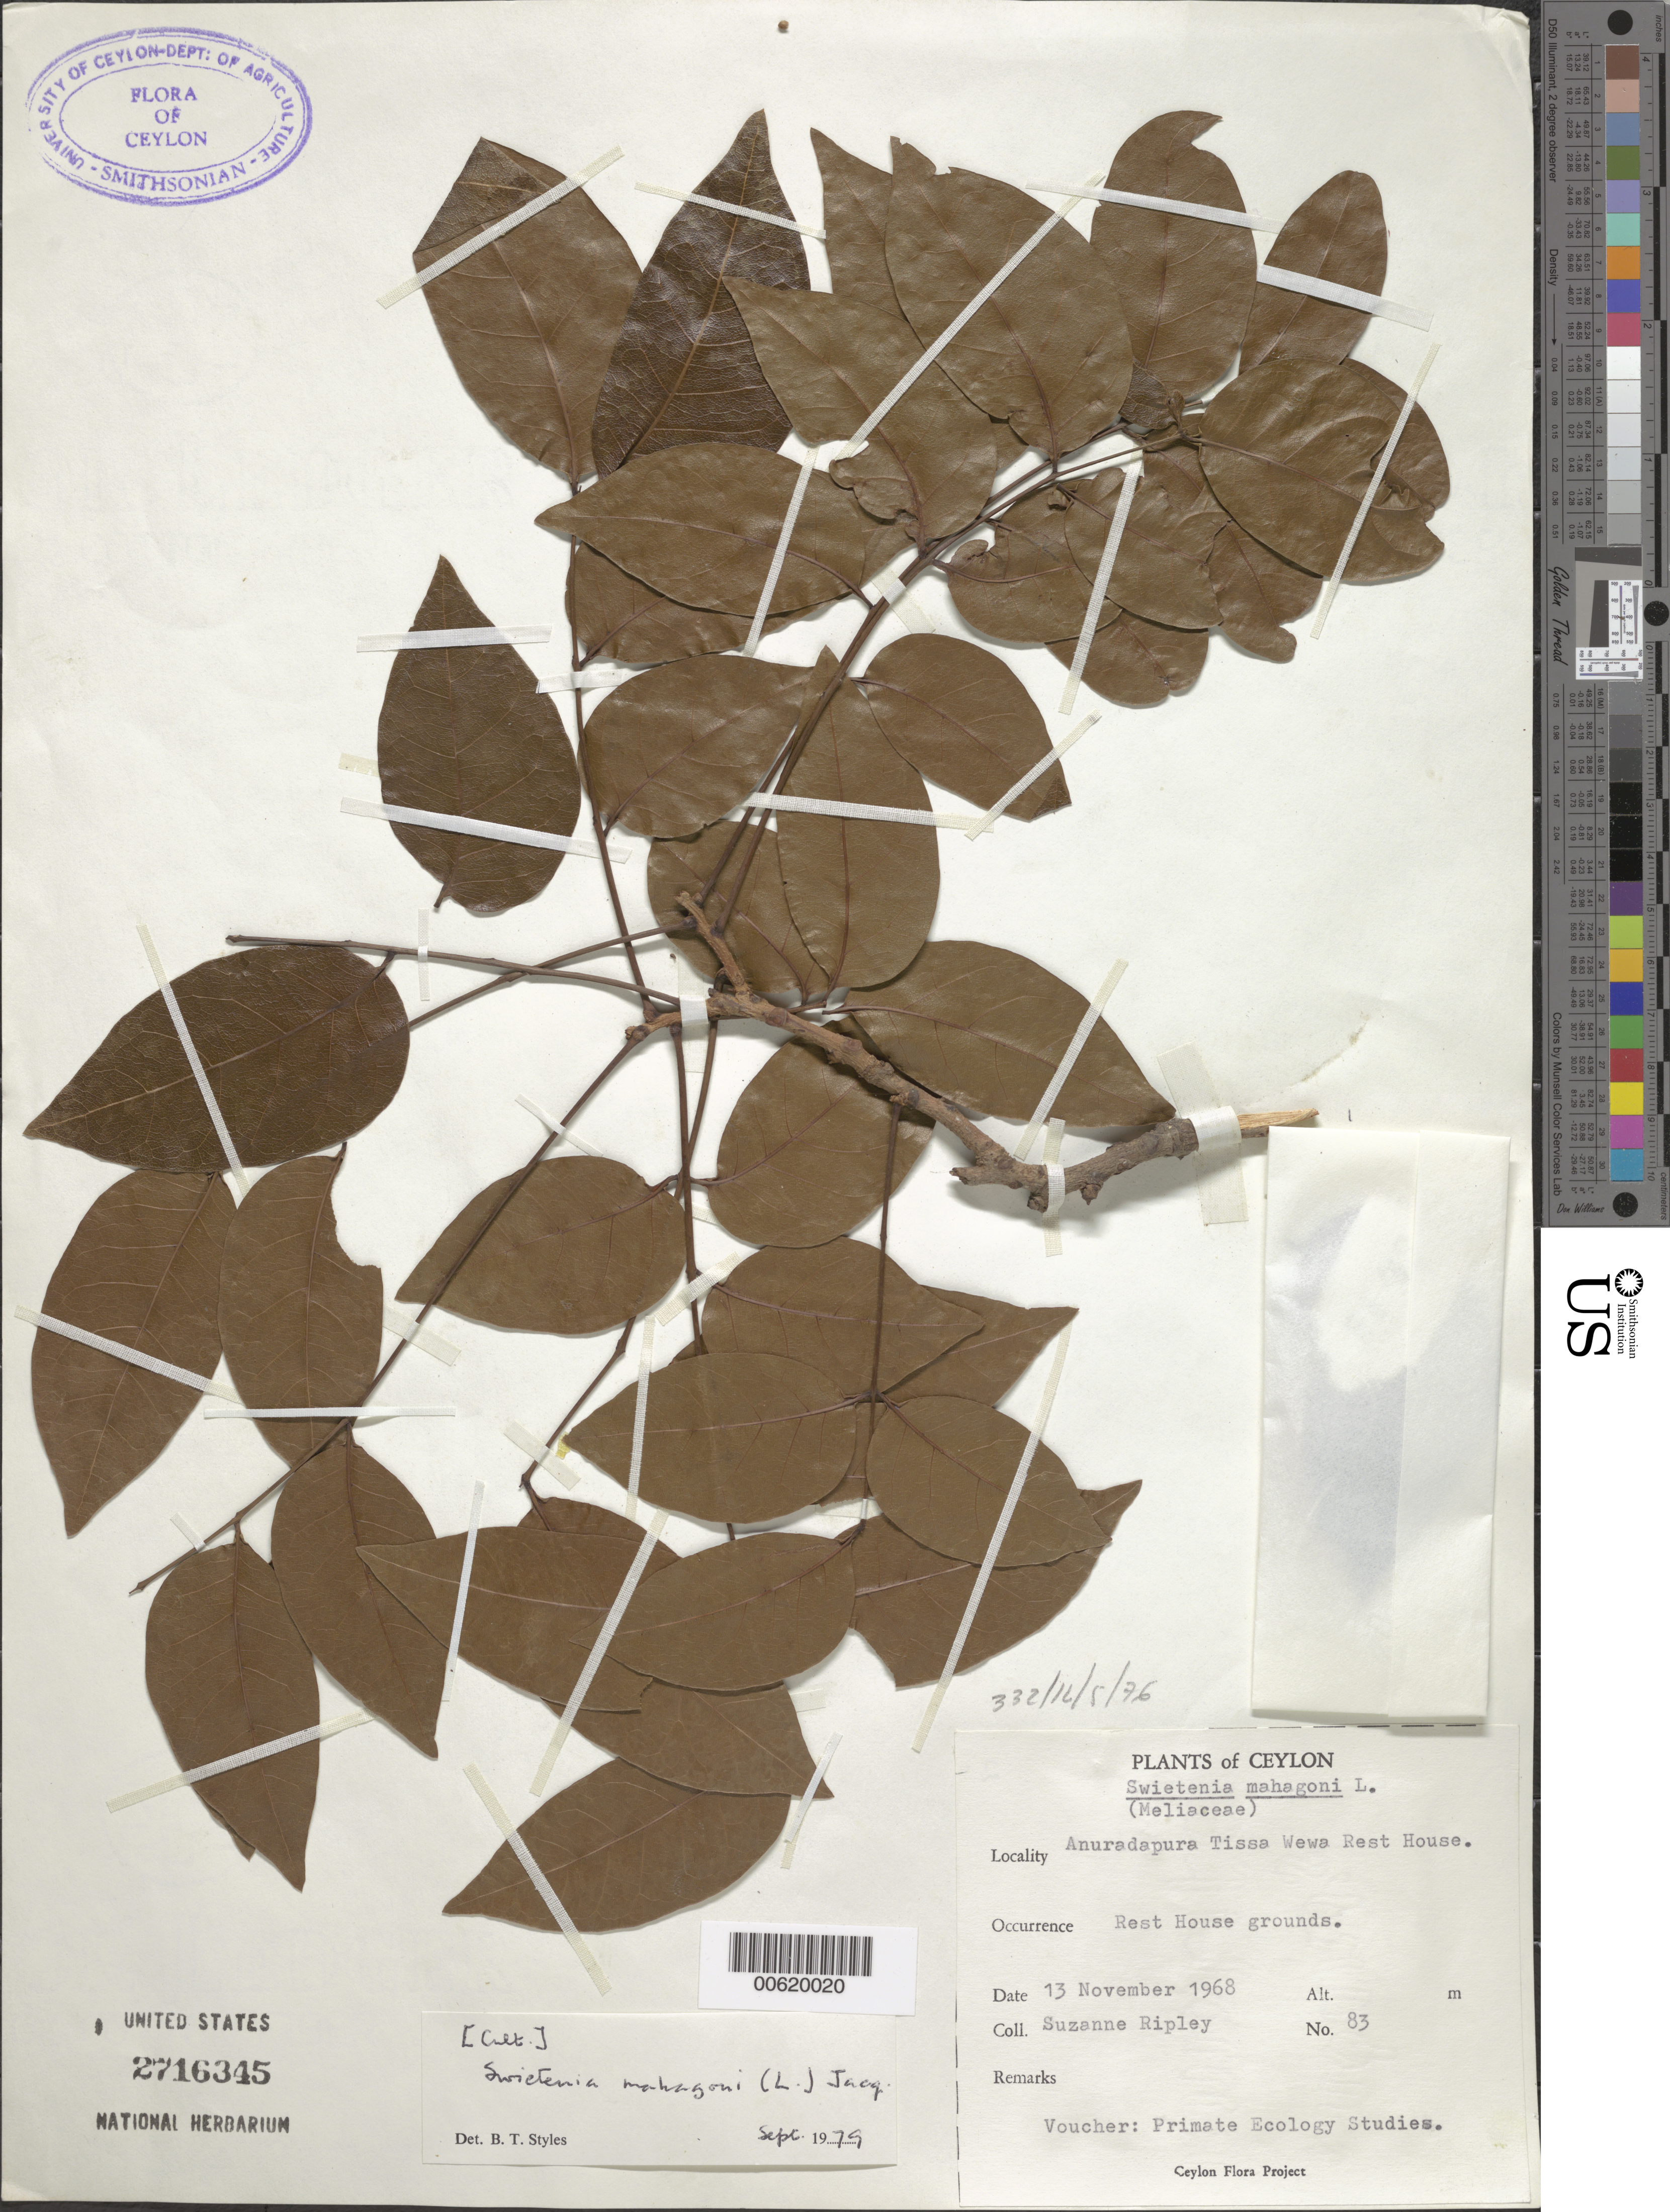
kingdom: Plantae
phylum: Tracheophyta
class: Magnoliopsida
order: Sapindales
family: Meliaceae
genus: Swietenia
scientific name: Swietenia mahagoni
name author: (L.) Jacq.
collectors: S. Ripley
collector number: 83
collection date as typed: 13 Nov 1968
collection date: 1968-11-13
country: Sri Lanka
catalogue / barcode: US 2716345